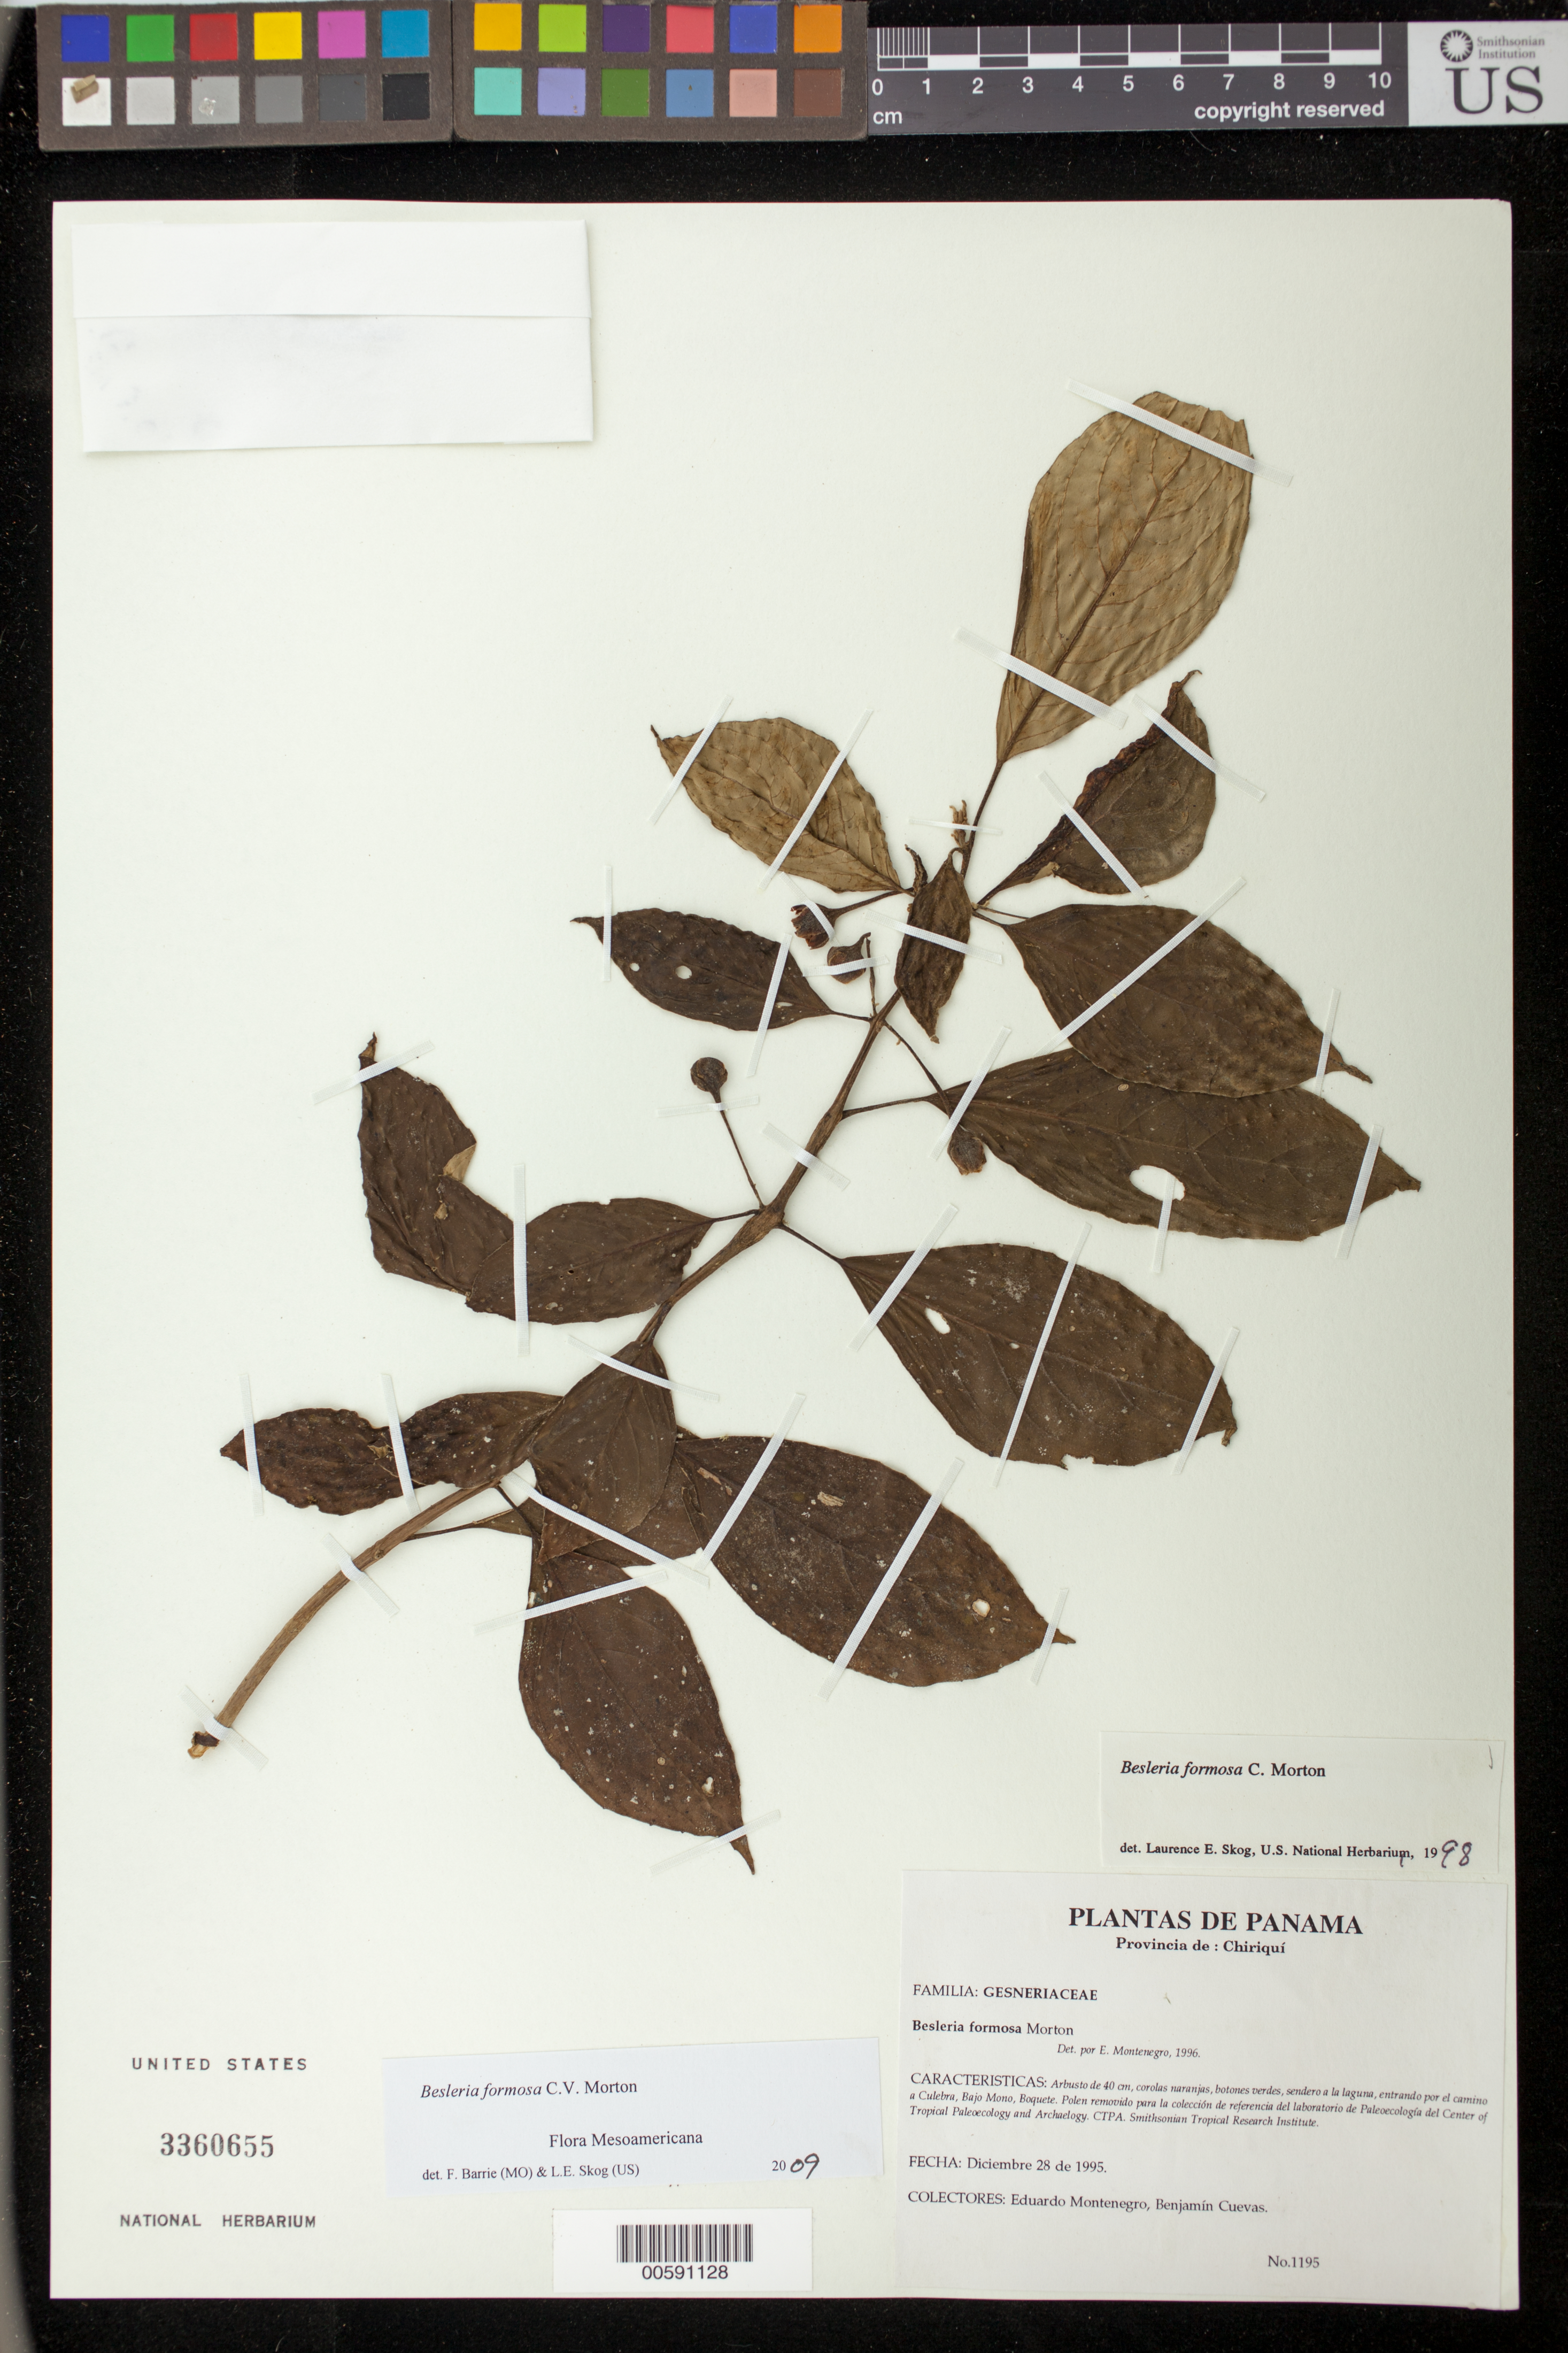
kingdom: Plantae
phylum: Tracheophyta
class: Magnoliopsida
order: Lamiales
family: Gesneriaceae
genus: Besleria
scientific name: Besleria amabilis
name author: C.V. Morton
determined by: Skog, Laurence E.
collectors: E. Montenegro & B. Cuevas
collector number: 1195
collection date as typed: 28 Dec 1995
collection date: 1995-12-28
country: Panama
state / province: Chiriquí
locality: Sendero a la laguna, entrando por el camino a Culebra, Bajo Mono, Boquete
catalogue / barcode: US 3360655